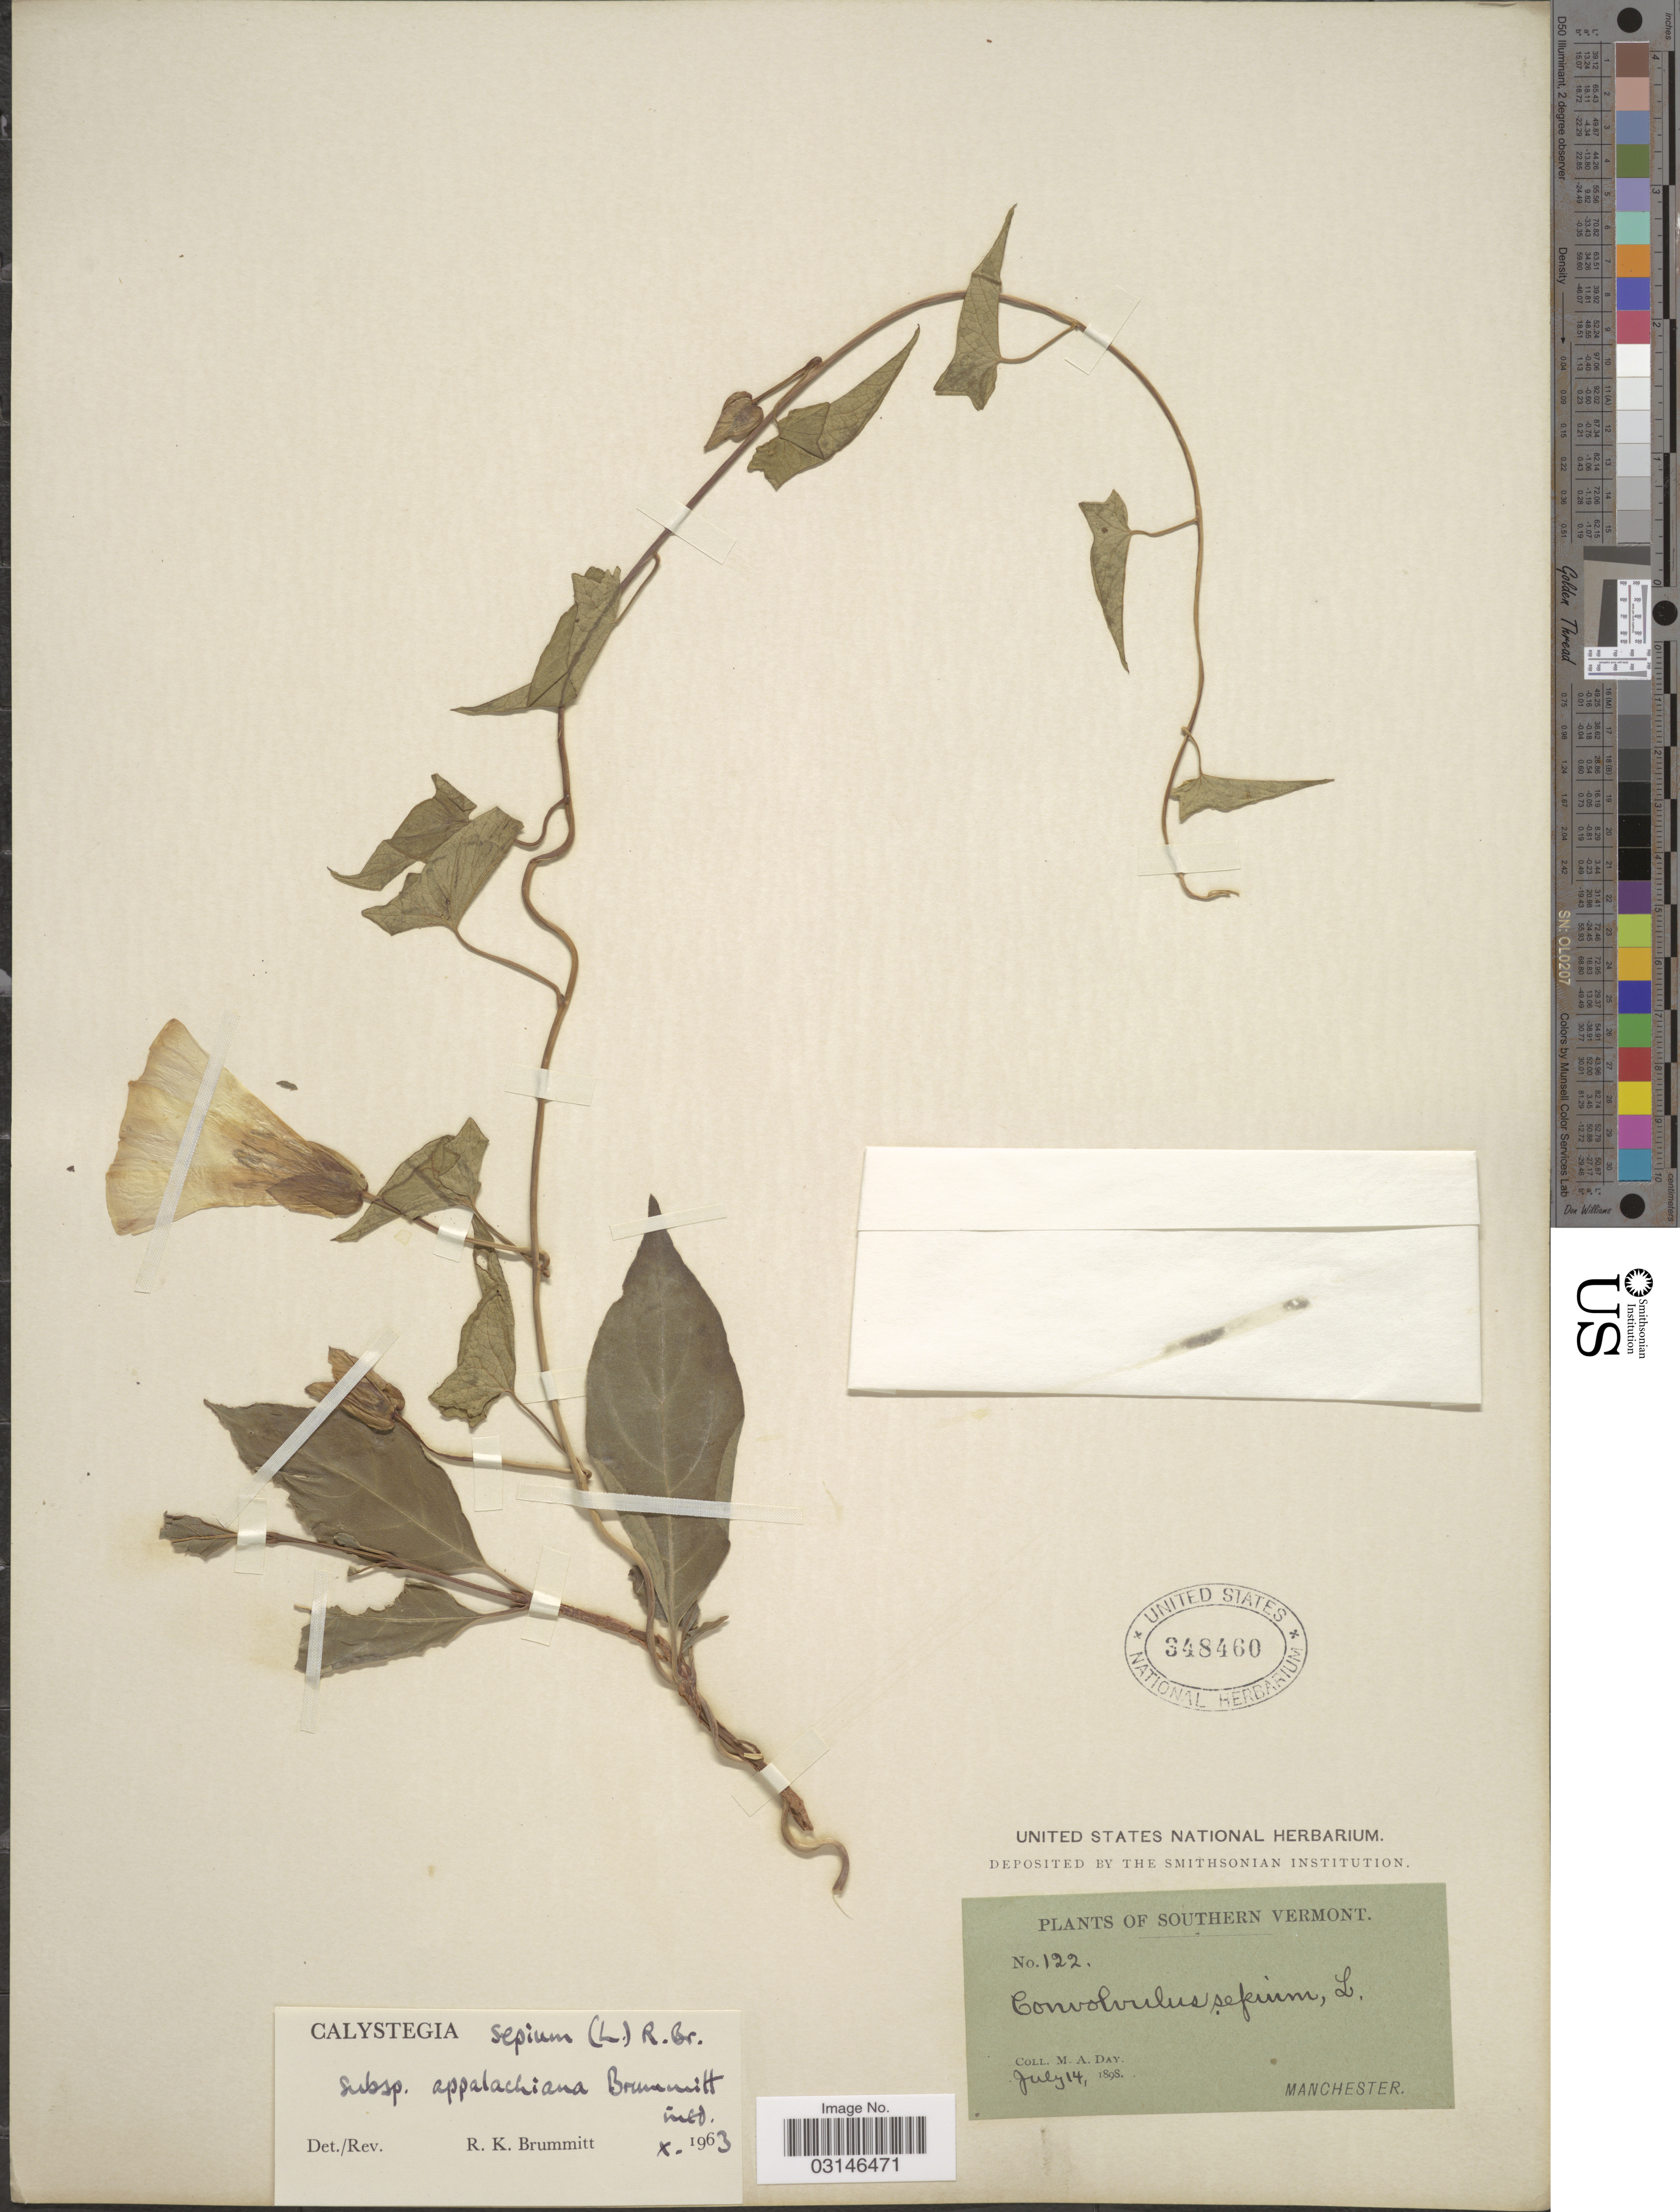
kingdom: Plantae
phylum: Tracheophyta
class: Magnoliopsida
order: Solanales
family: Convolvulaceae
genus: Calystegia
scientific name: Calystegia sepium subsp. appalachiana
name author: Brummitt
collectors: M. Day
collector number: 122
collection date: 1898-07-14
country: United States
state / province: Vermont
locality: Southern Vermont, Manchester.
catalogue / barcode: US 348460